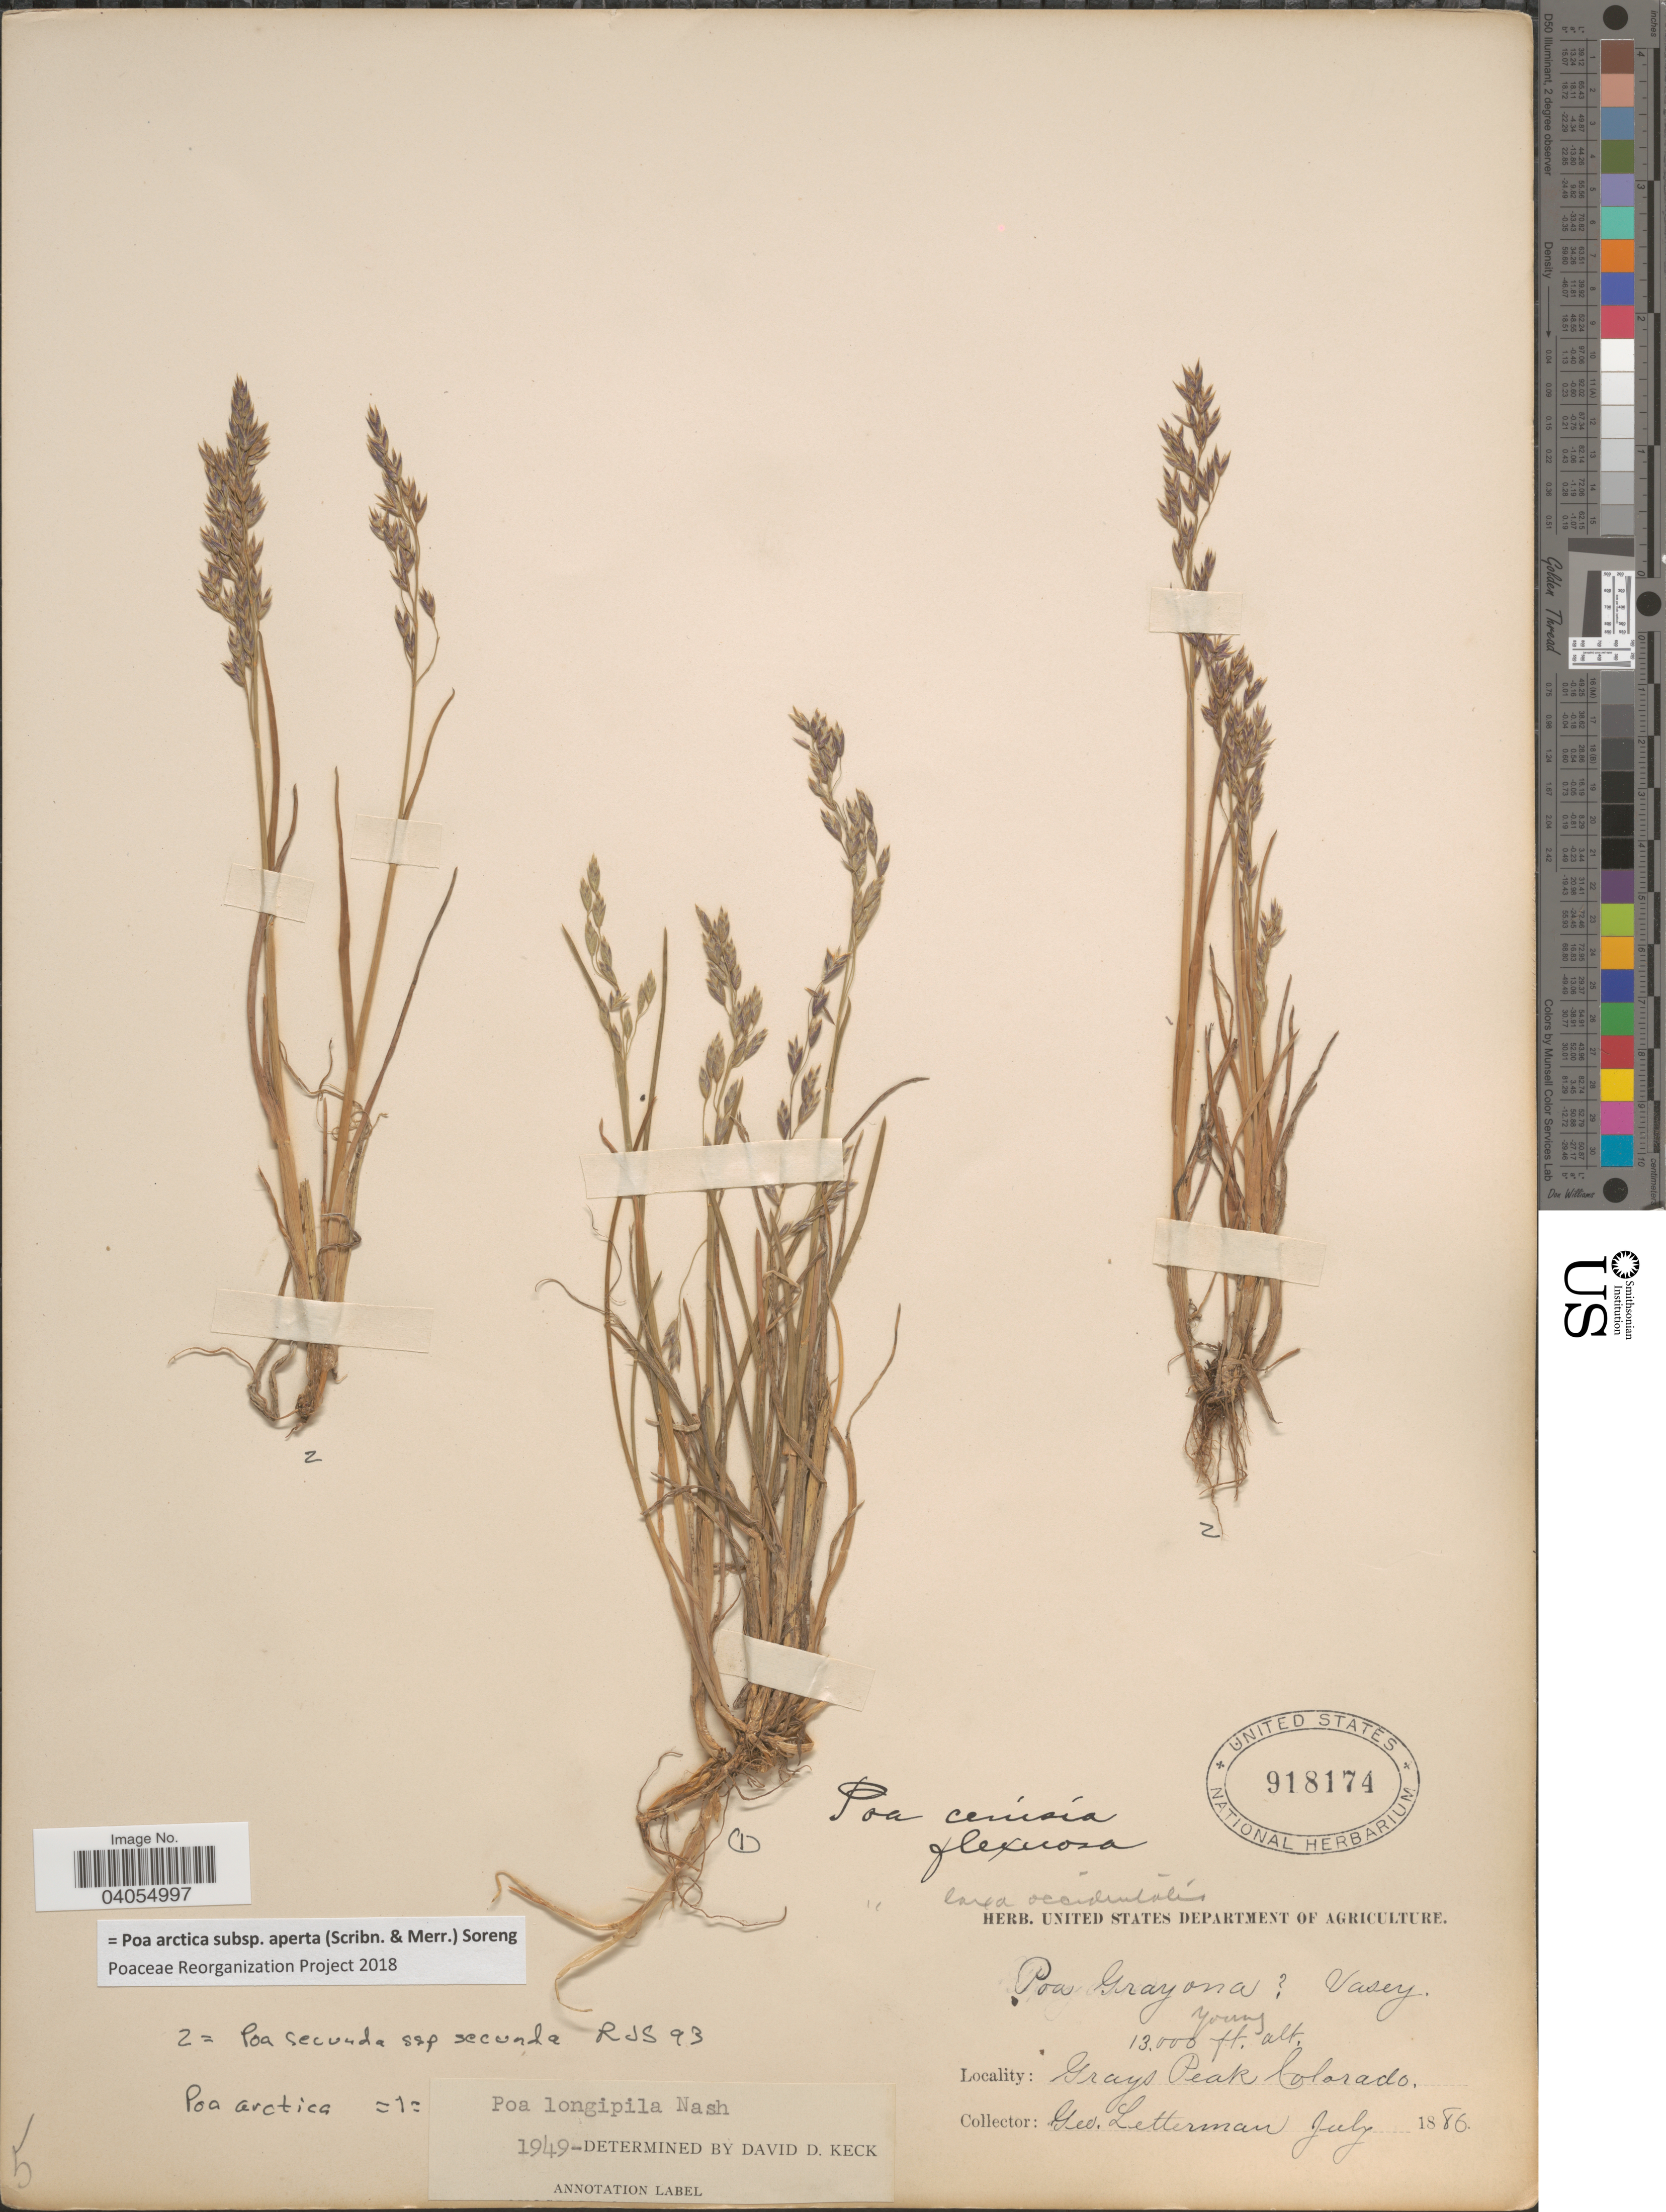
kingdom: Plantae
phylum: Tracheophyta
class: Liliopsida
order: Poales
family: Poaceae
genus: Poa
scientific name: Poa arctica subsp. aperta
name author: (Scribn. & Merr.) Soreng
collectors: G. W. Letterman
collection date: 1886-07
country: United States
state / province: Colorado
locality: Grays Peak.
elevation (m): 3962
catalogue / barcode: US 918174